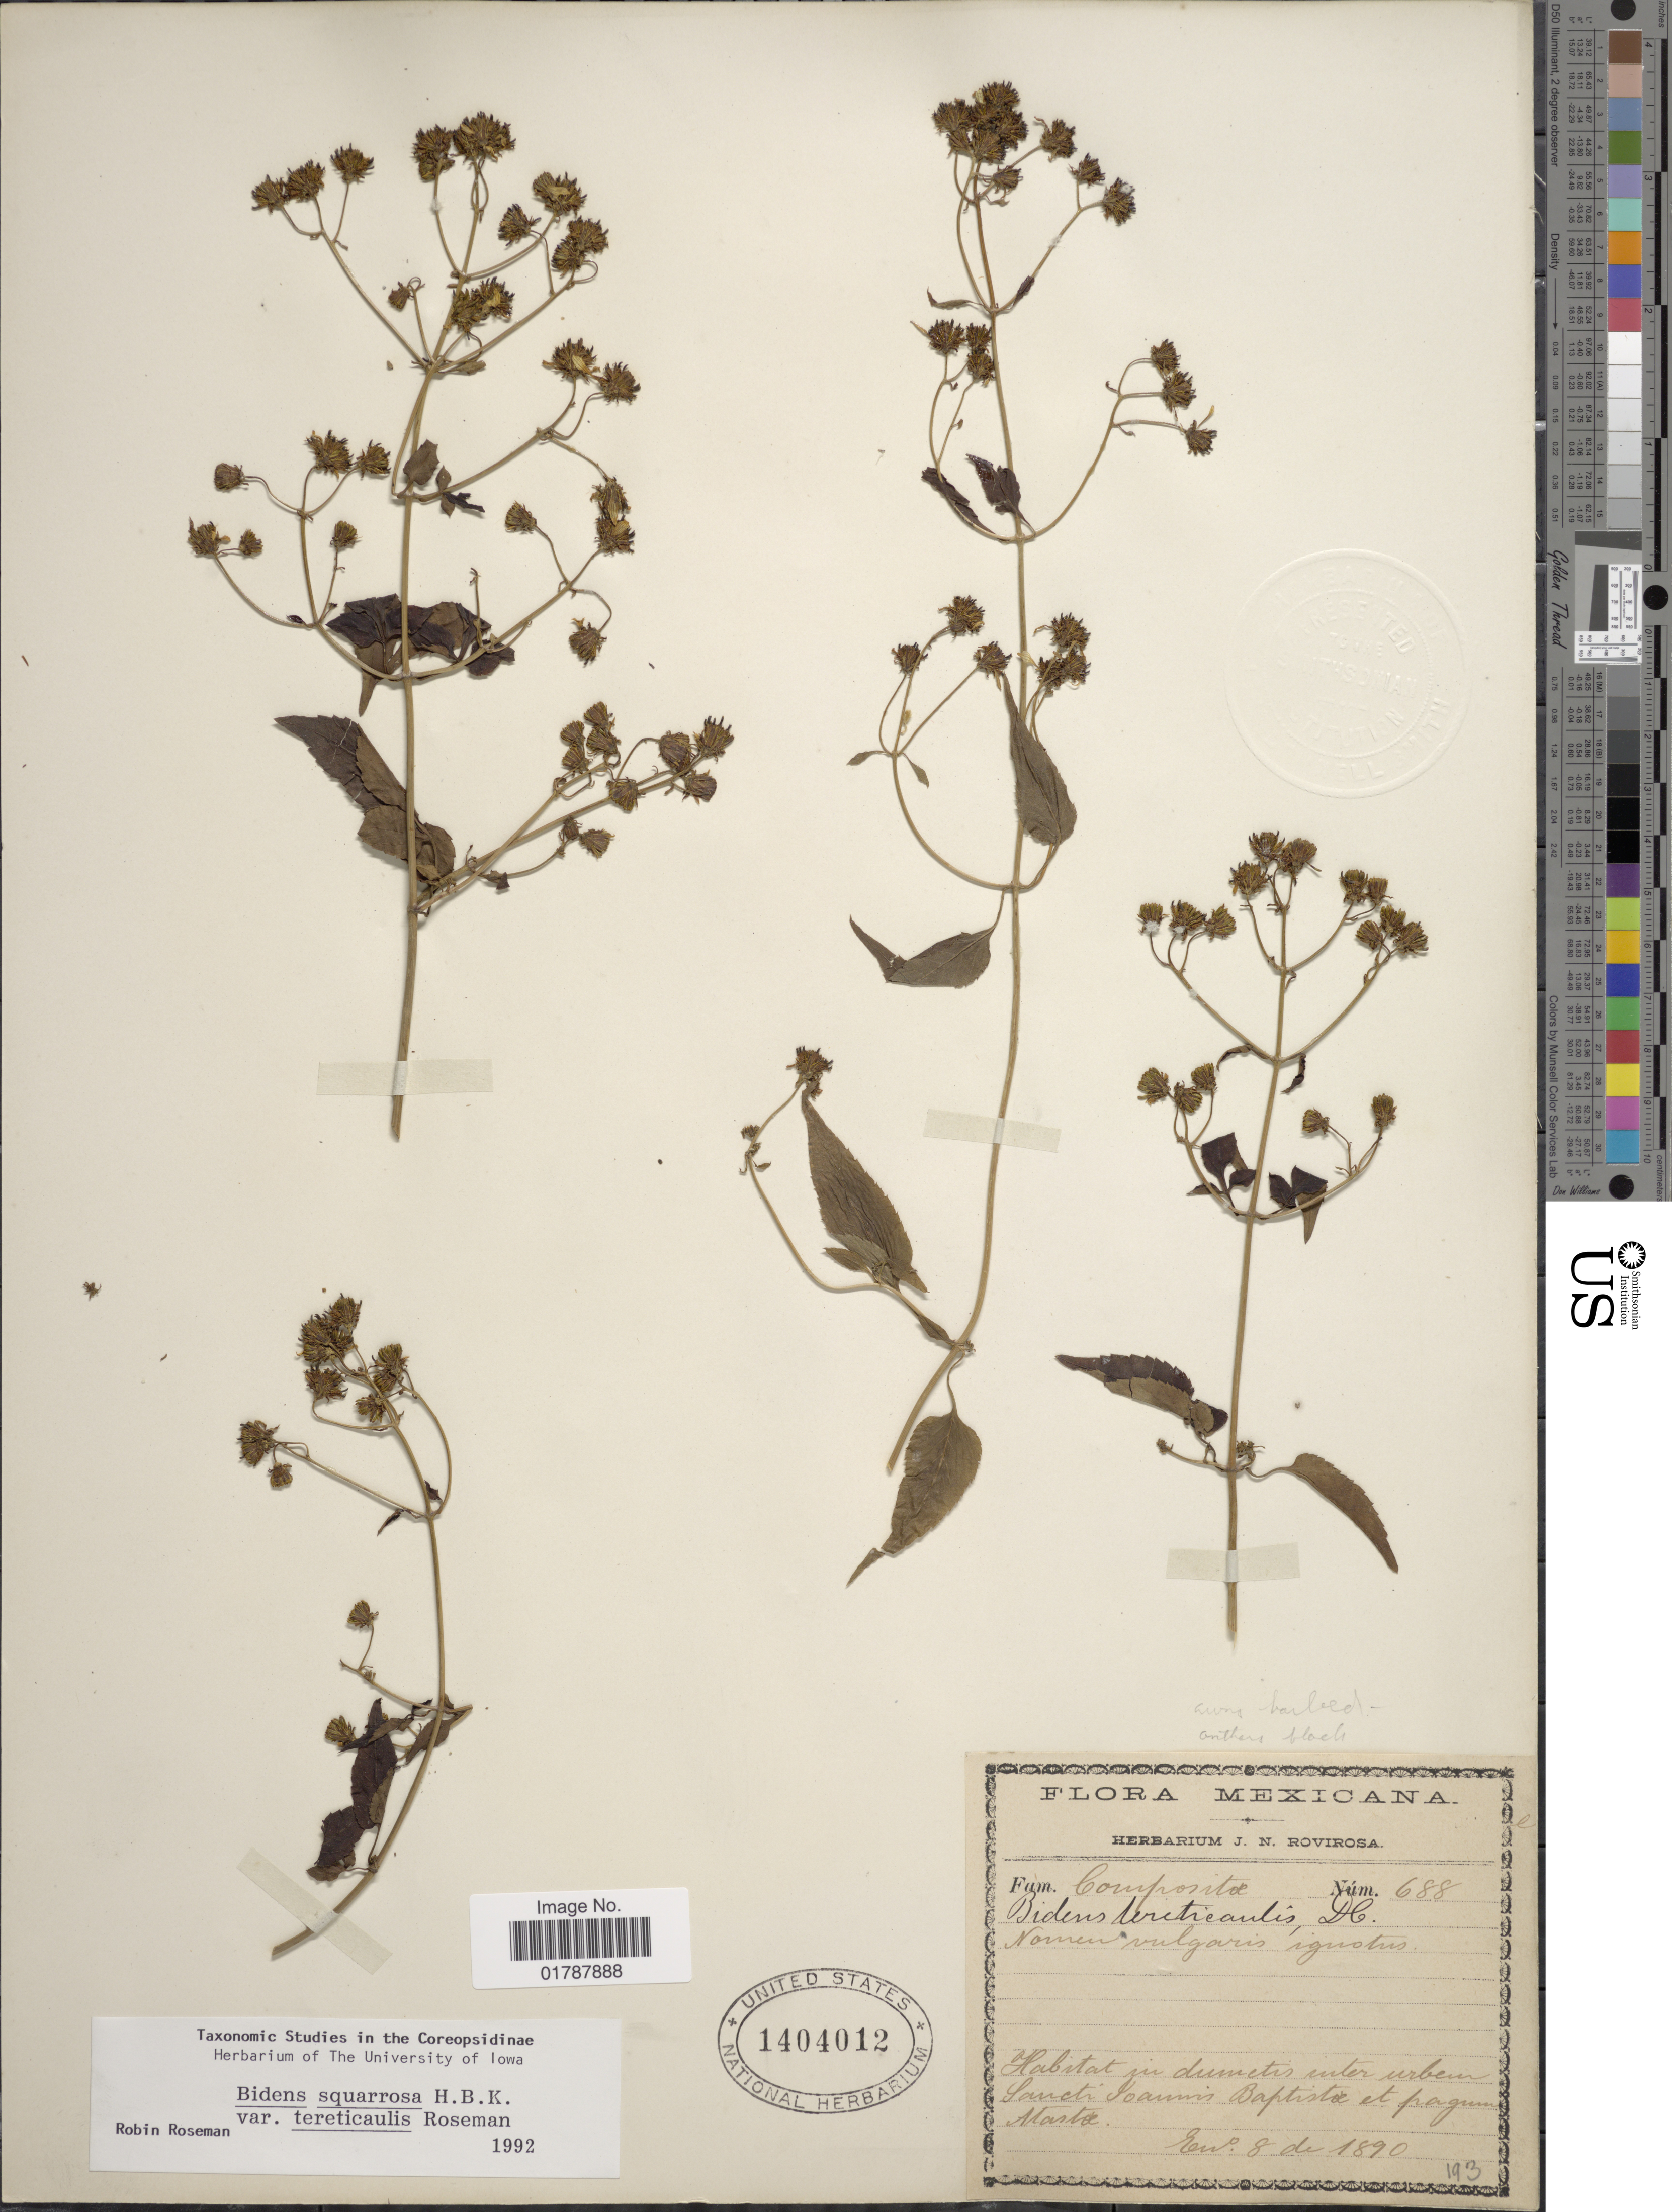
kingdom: Plantae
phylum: Tracheophyta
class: Magnoliopsida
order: Asterales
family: Asteraceae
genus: Bidens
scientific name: Bidens squarrosa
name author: Kunth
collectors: ex herb. J.N. Rovirosa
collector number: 688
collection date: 1890-01-08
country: Mexico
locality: In dumetis inter urbem Sancti Ioannis Baptistae et pagum Atastae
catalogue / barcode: US 1404012